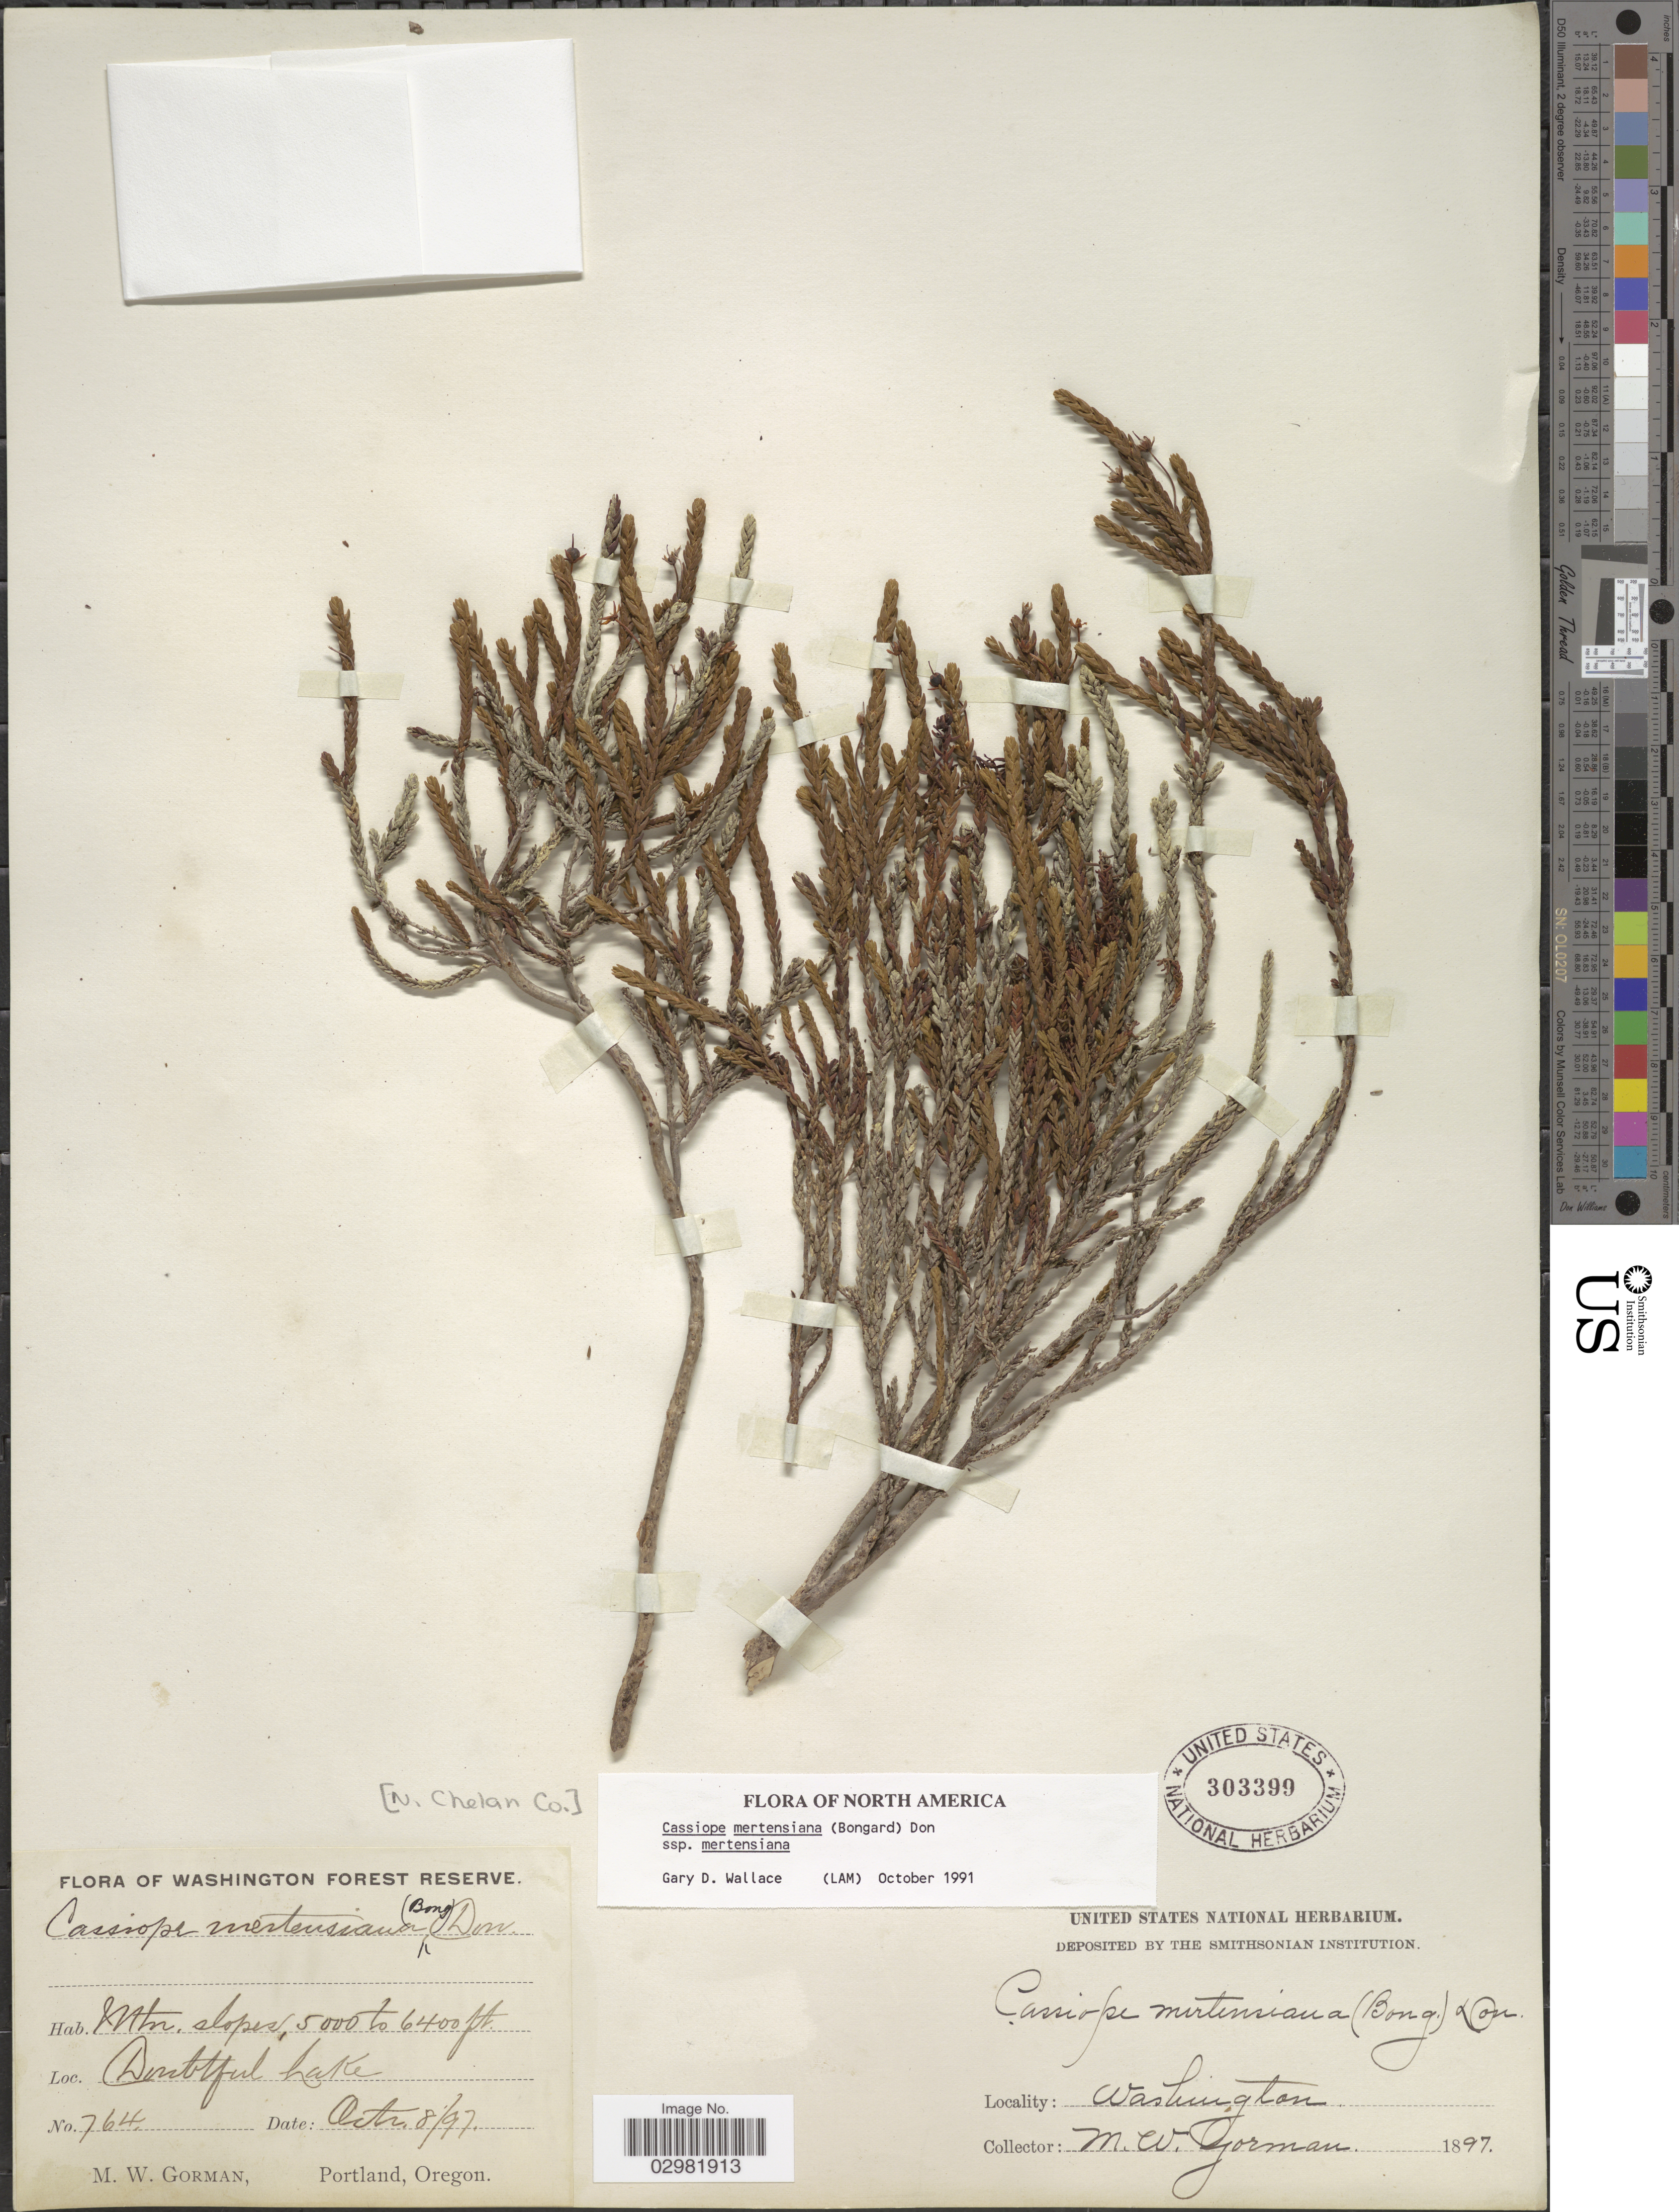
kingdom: Plantae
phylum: Tracheophyta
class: Magnoliopsida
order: Ericales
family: Ericaceae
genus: Cassiope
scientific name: Cassiope mertensiana subsp. mertensiana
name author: (Bong.) G. Don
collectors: M. W. Gorman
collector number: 764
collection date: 1897-10-08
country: United States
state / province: Washington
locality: Doubtful Lake.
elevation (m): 1524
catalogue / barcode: US 303399